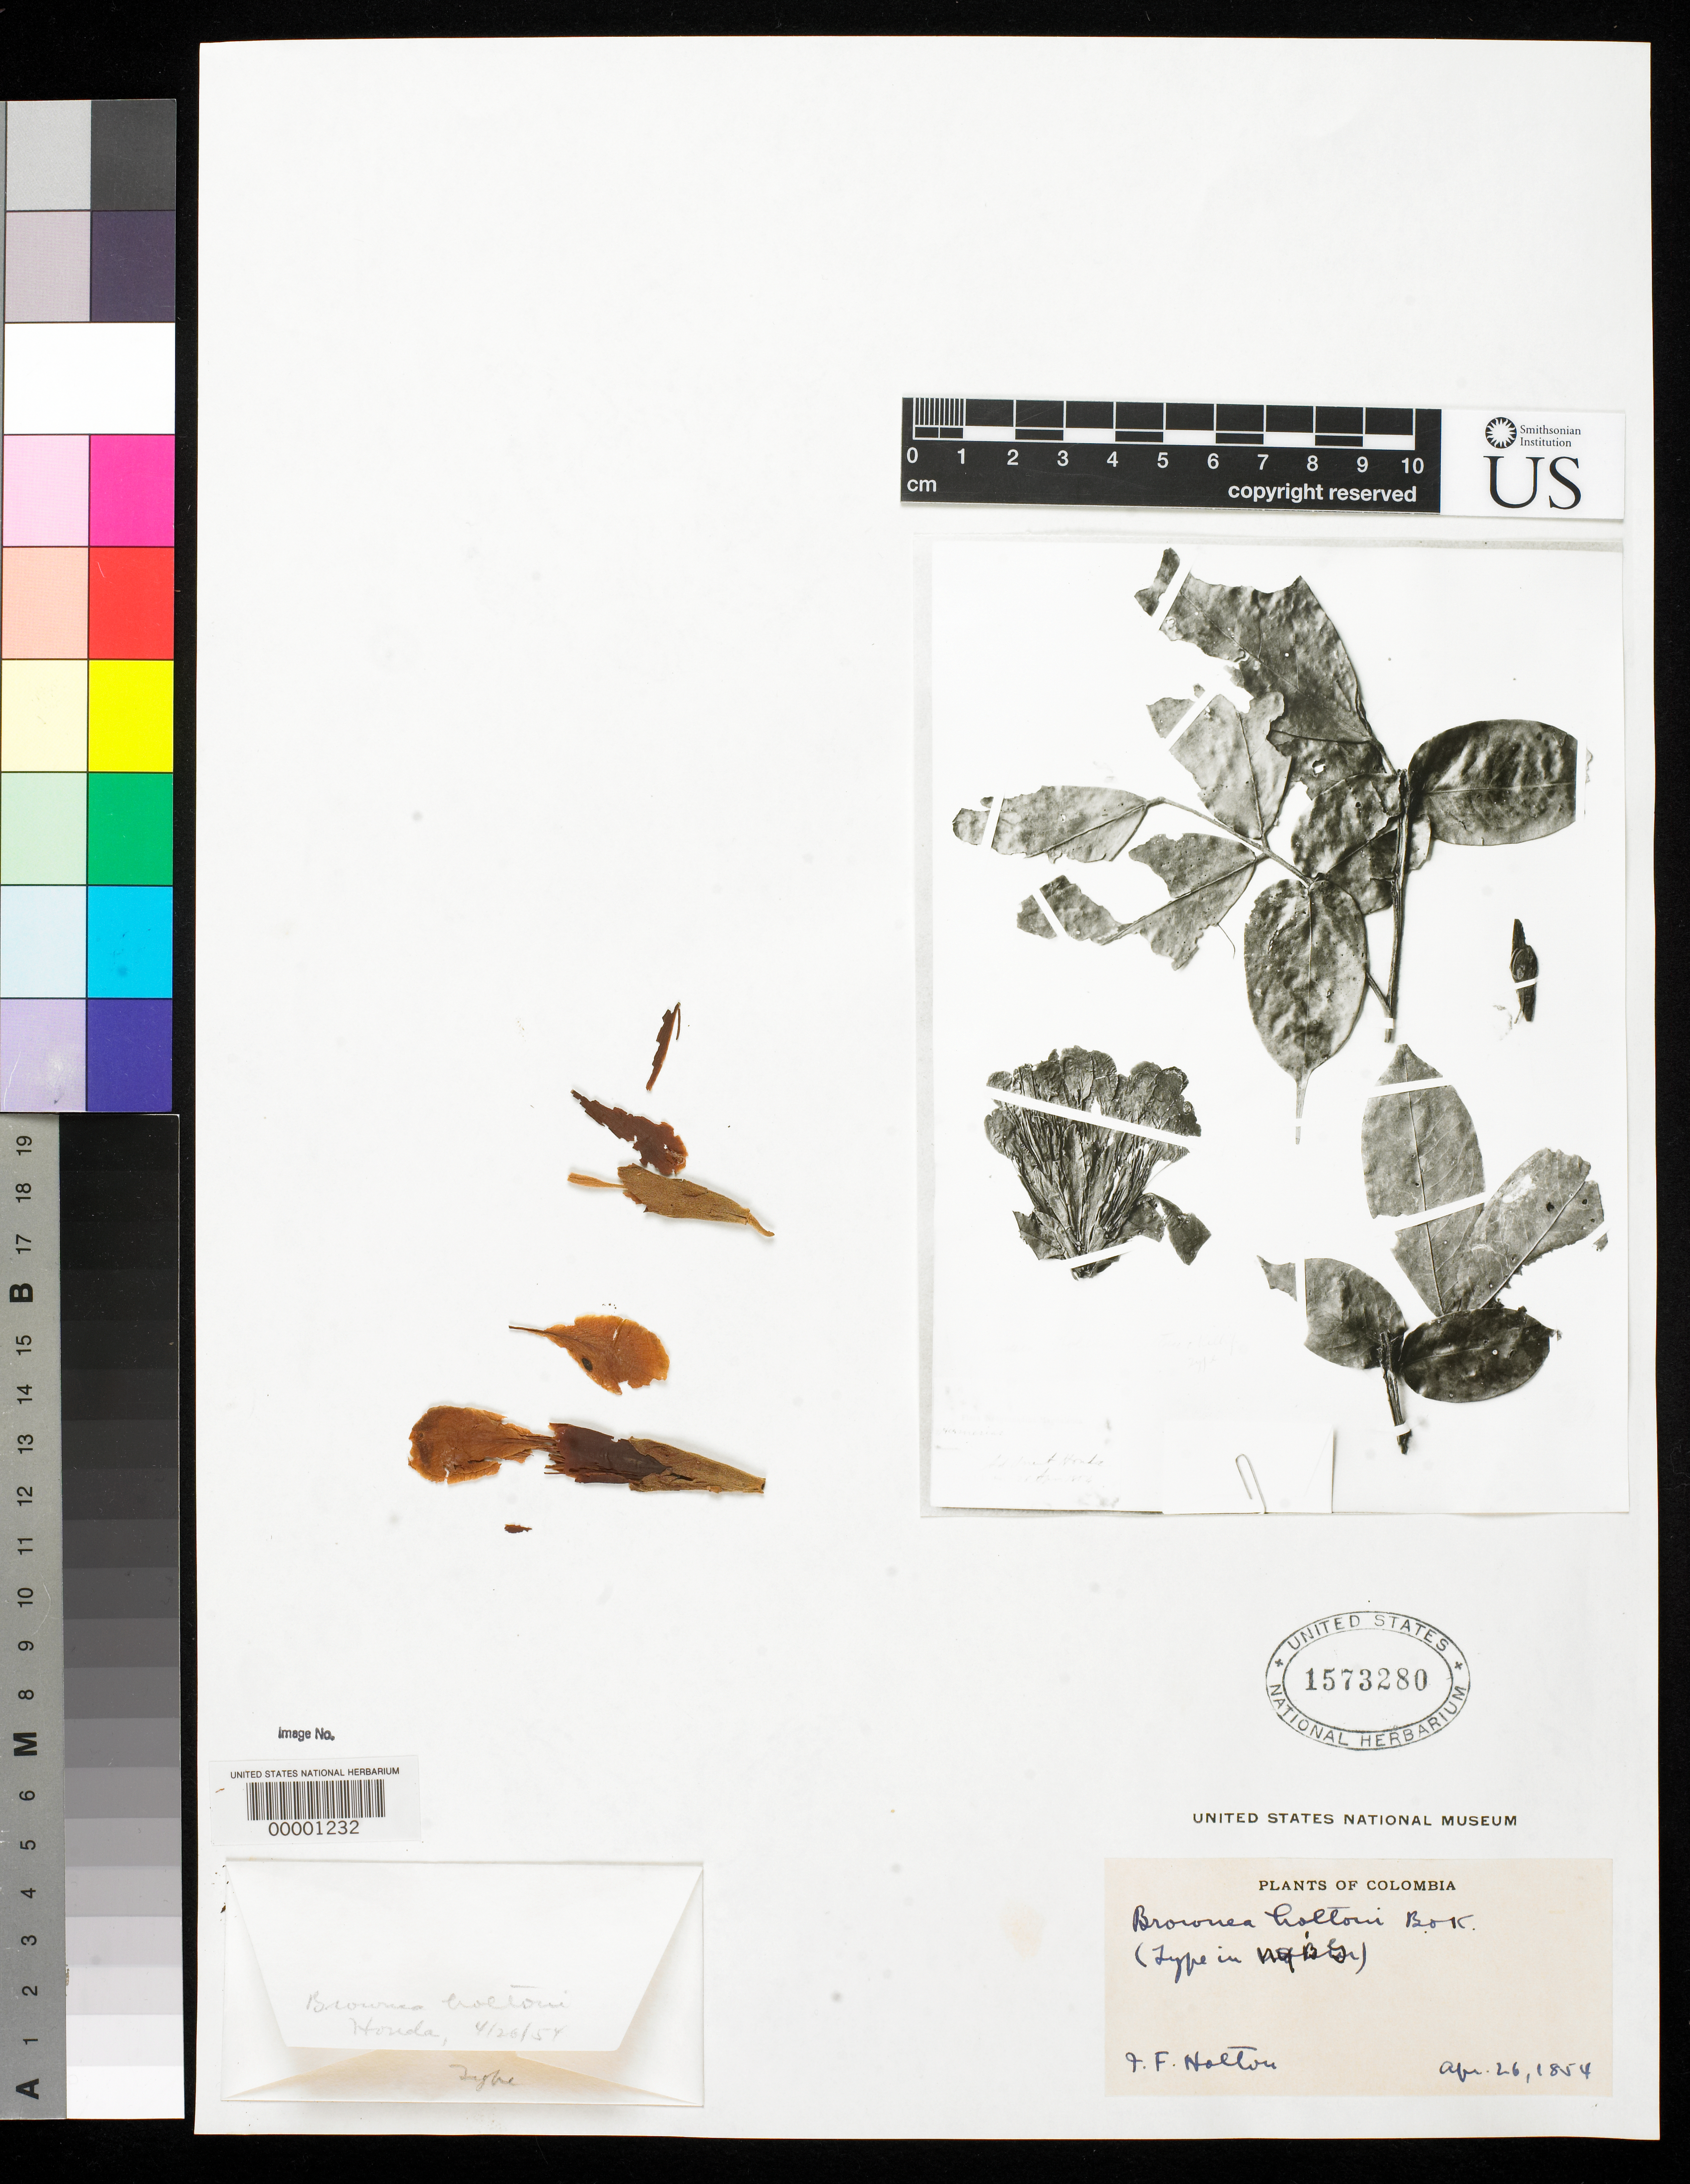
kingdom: Plantae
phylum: Tracheophyta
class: Magnoliopsida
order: Fabales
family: Fabaceae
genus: Brownea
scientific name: Brownea holtonii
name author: Britton & Killip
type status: Type Fragment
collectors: I. Holton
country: Colombia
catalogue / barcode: US 1573280